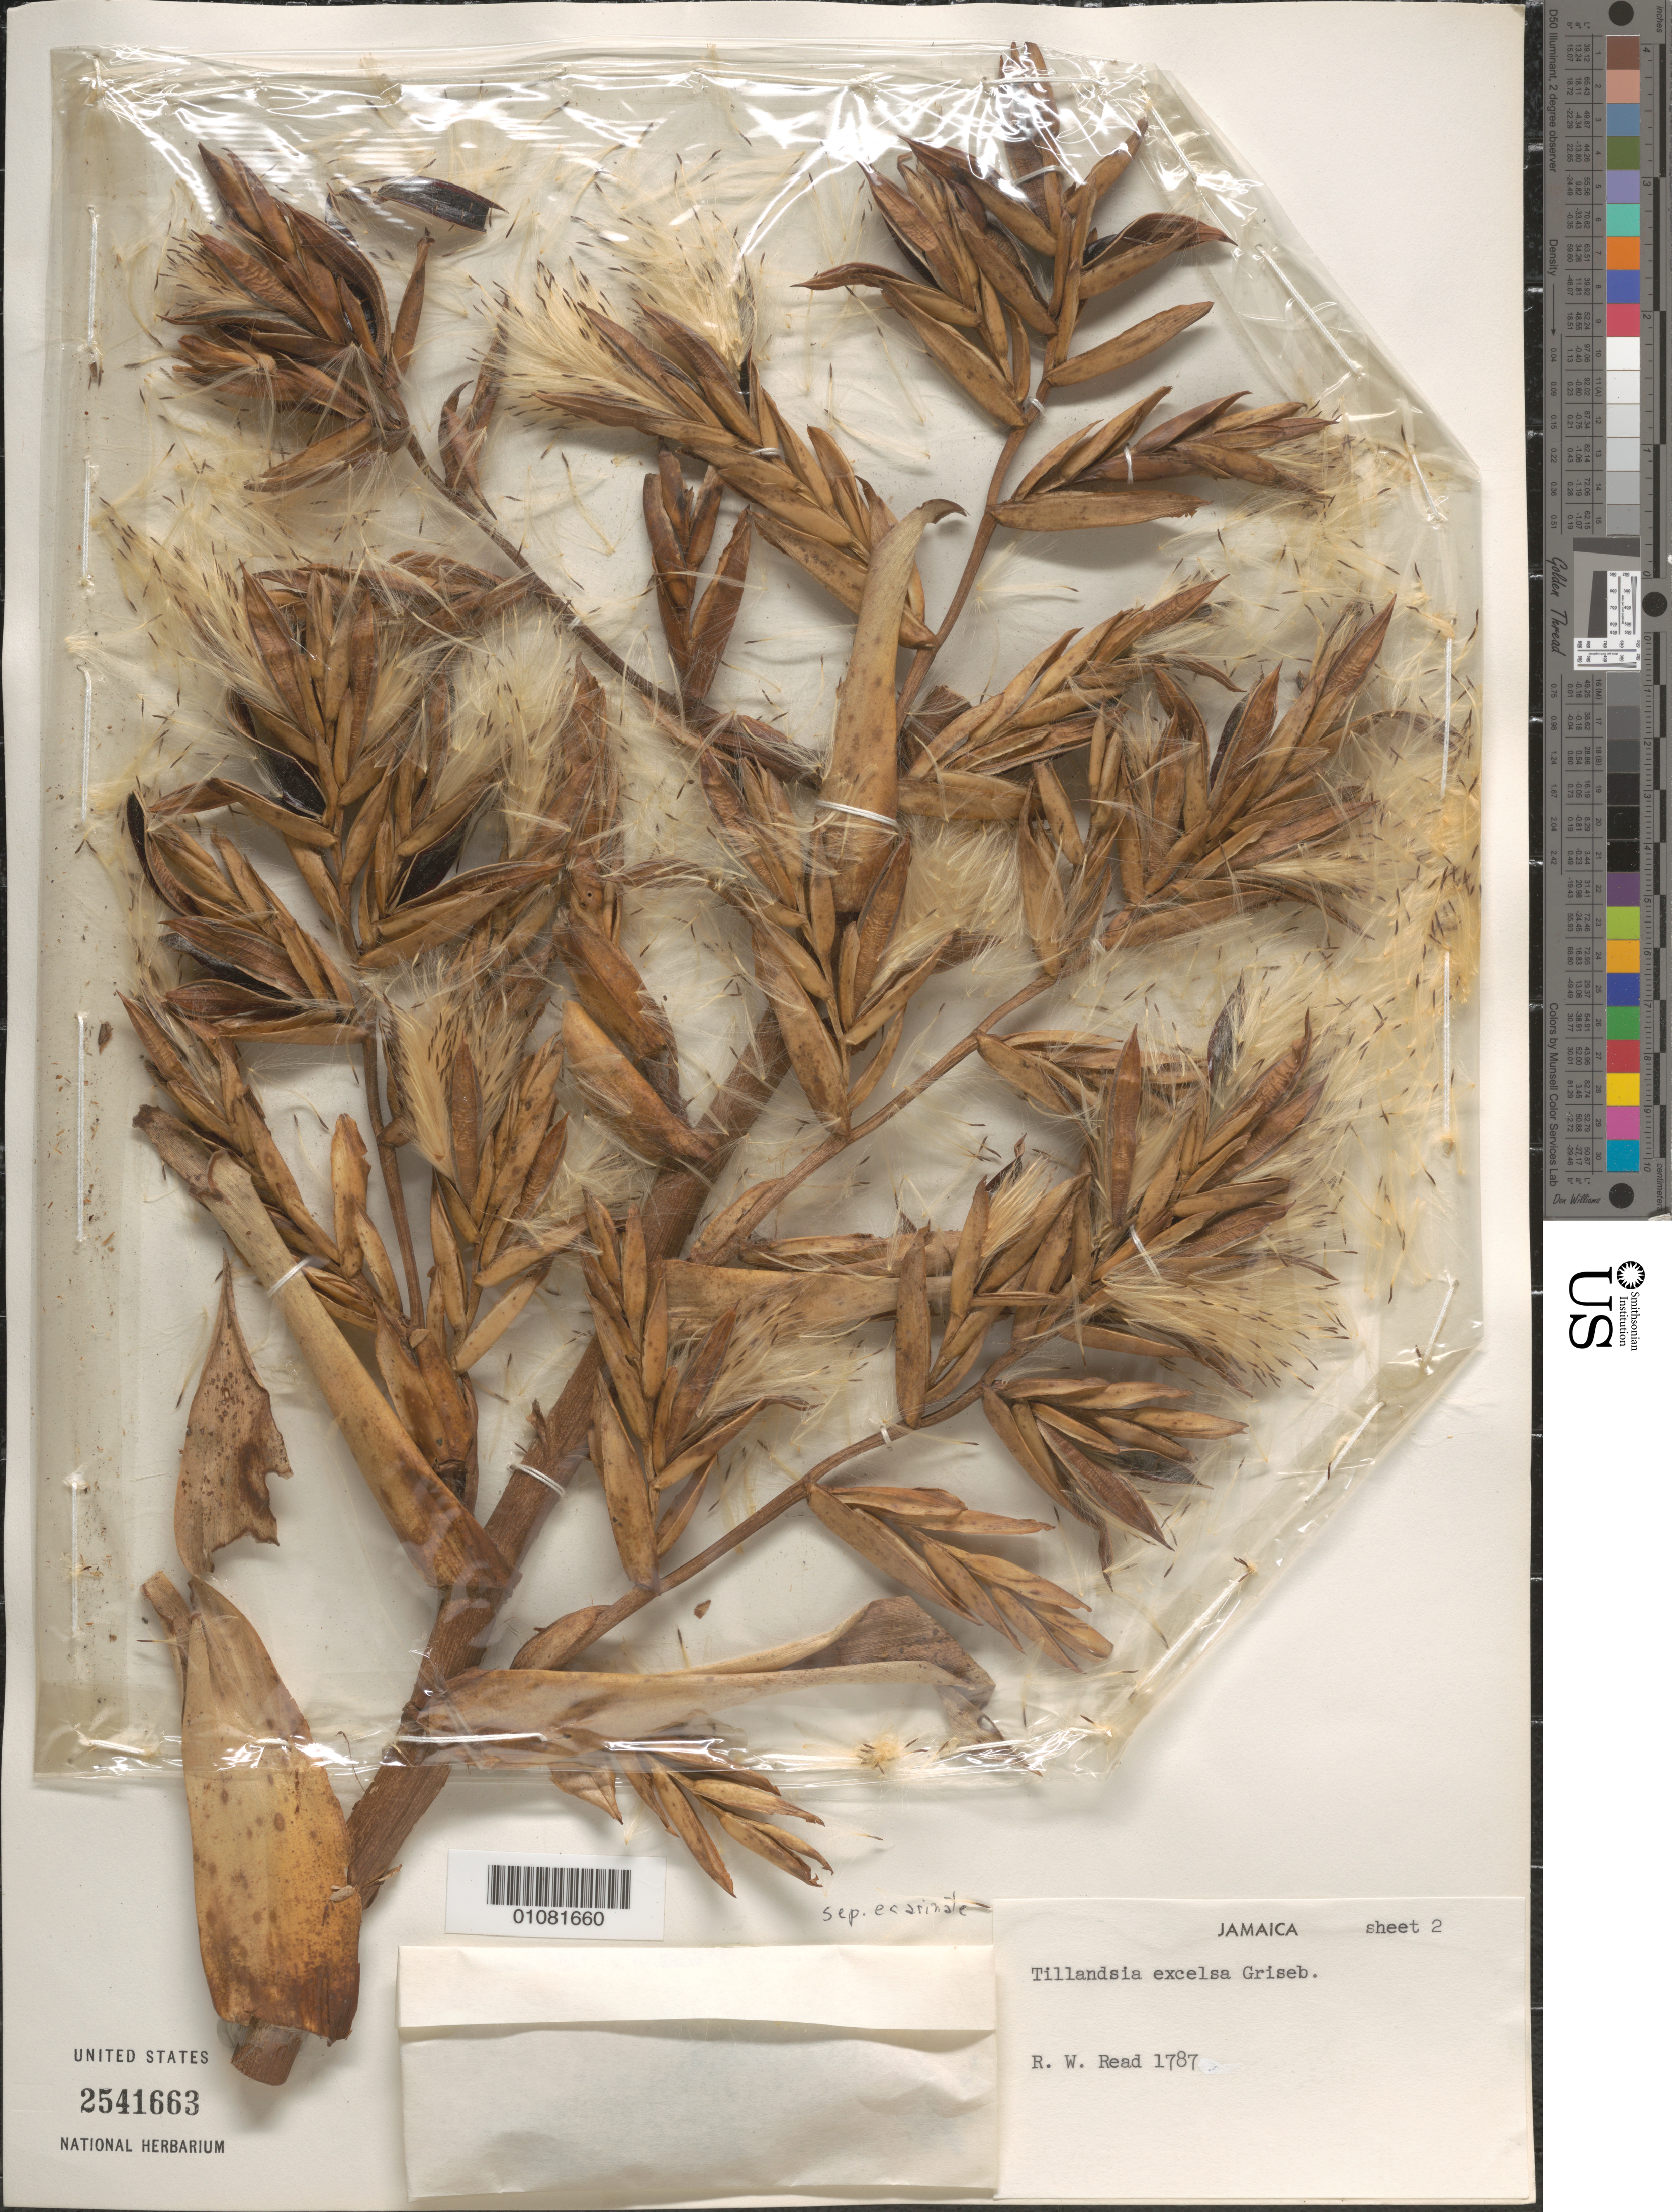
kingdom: Plantae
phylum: Tracheophyta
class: Liliopsida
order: Poales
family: Bromeliaceae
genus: Tillandsia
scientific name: Tillandsia excelsa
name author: Griseb.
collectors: R. W. Read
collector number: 1787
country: Jamaica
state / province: Saint Andrew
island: Jamaica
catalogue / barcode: US 2541663